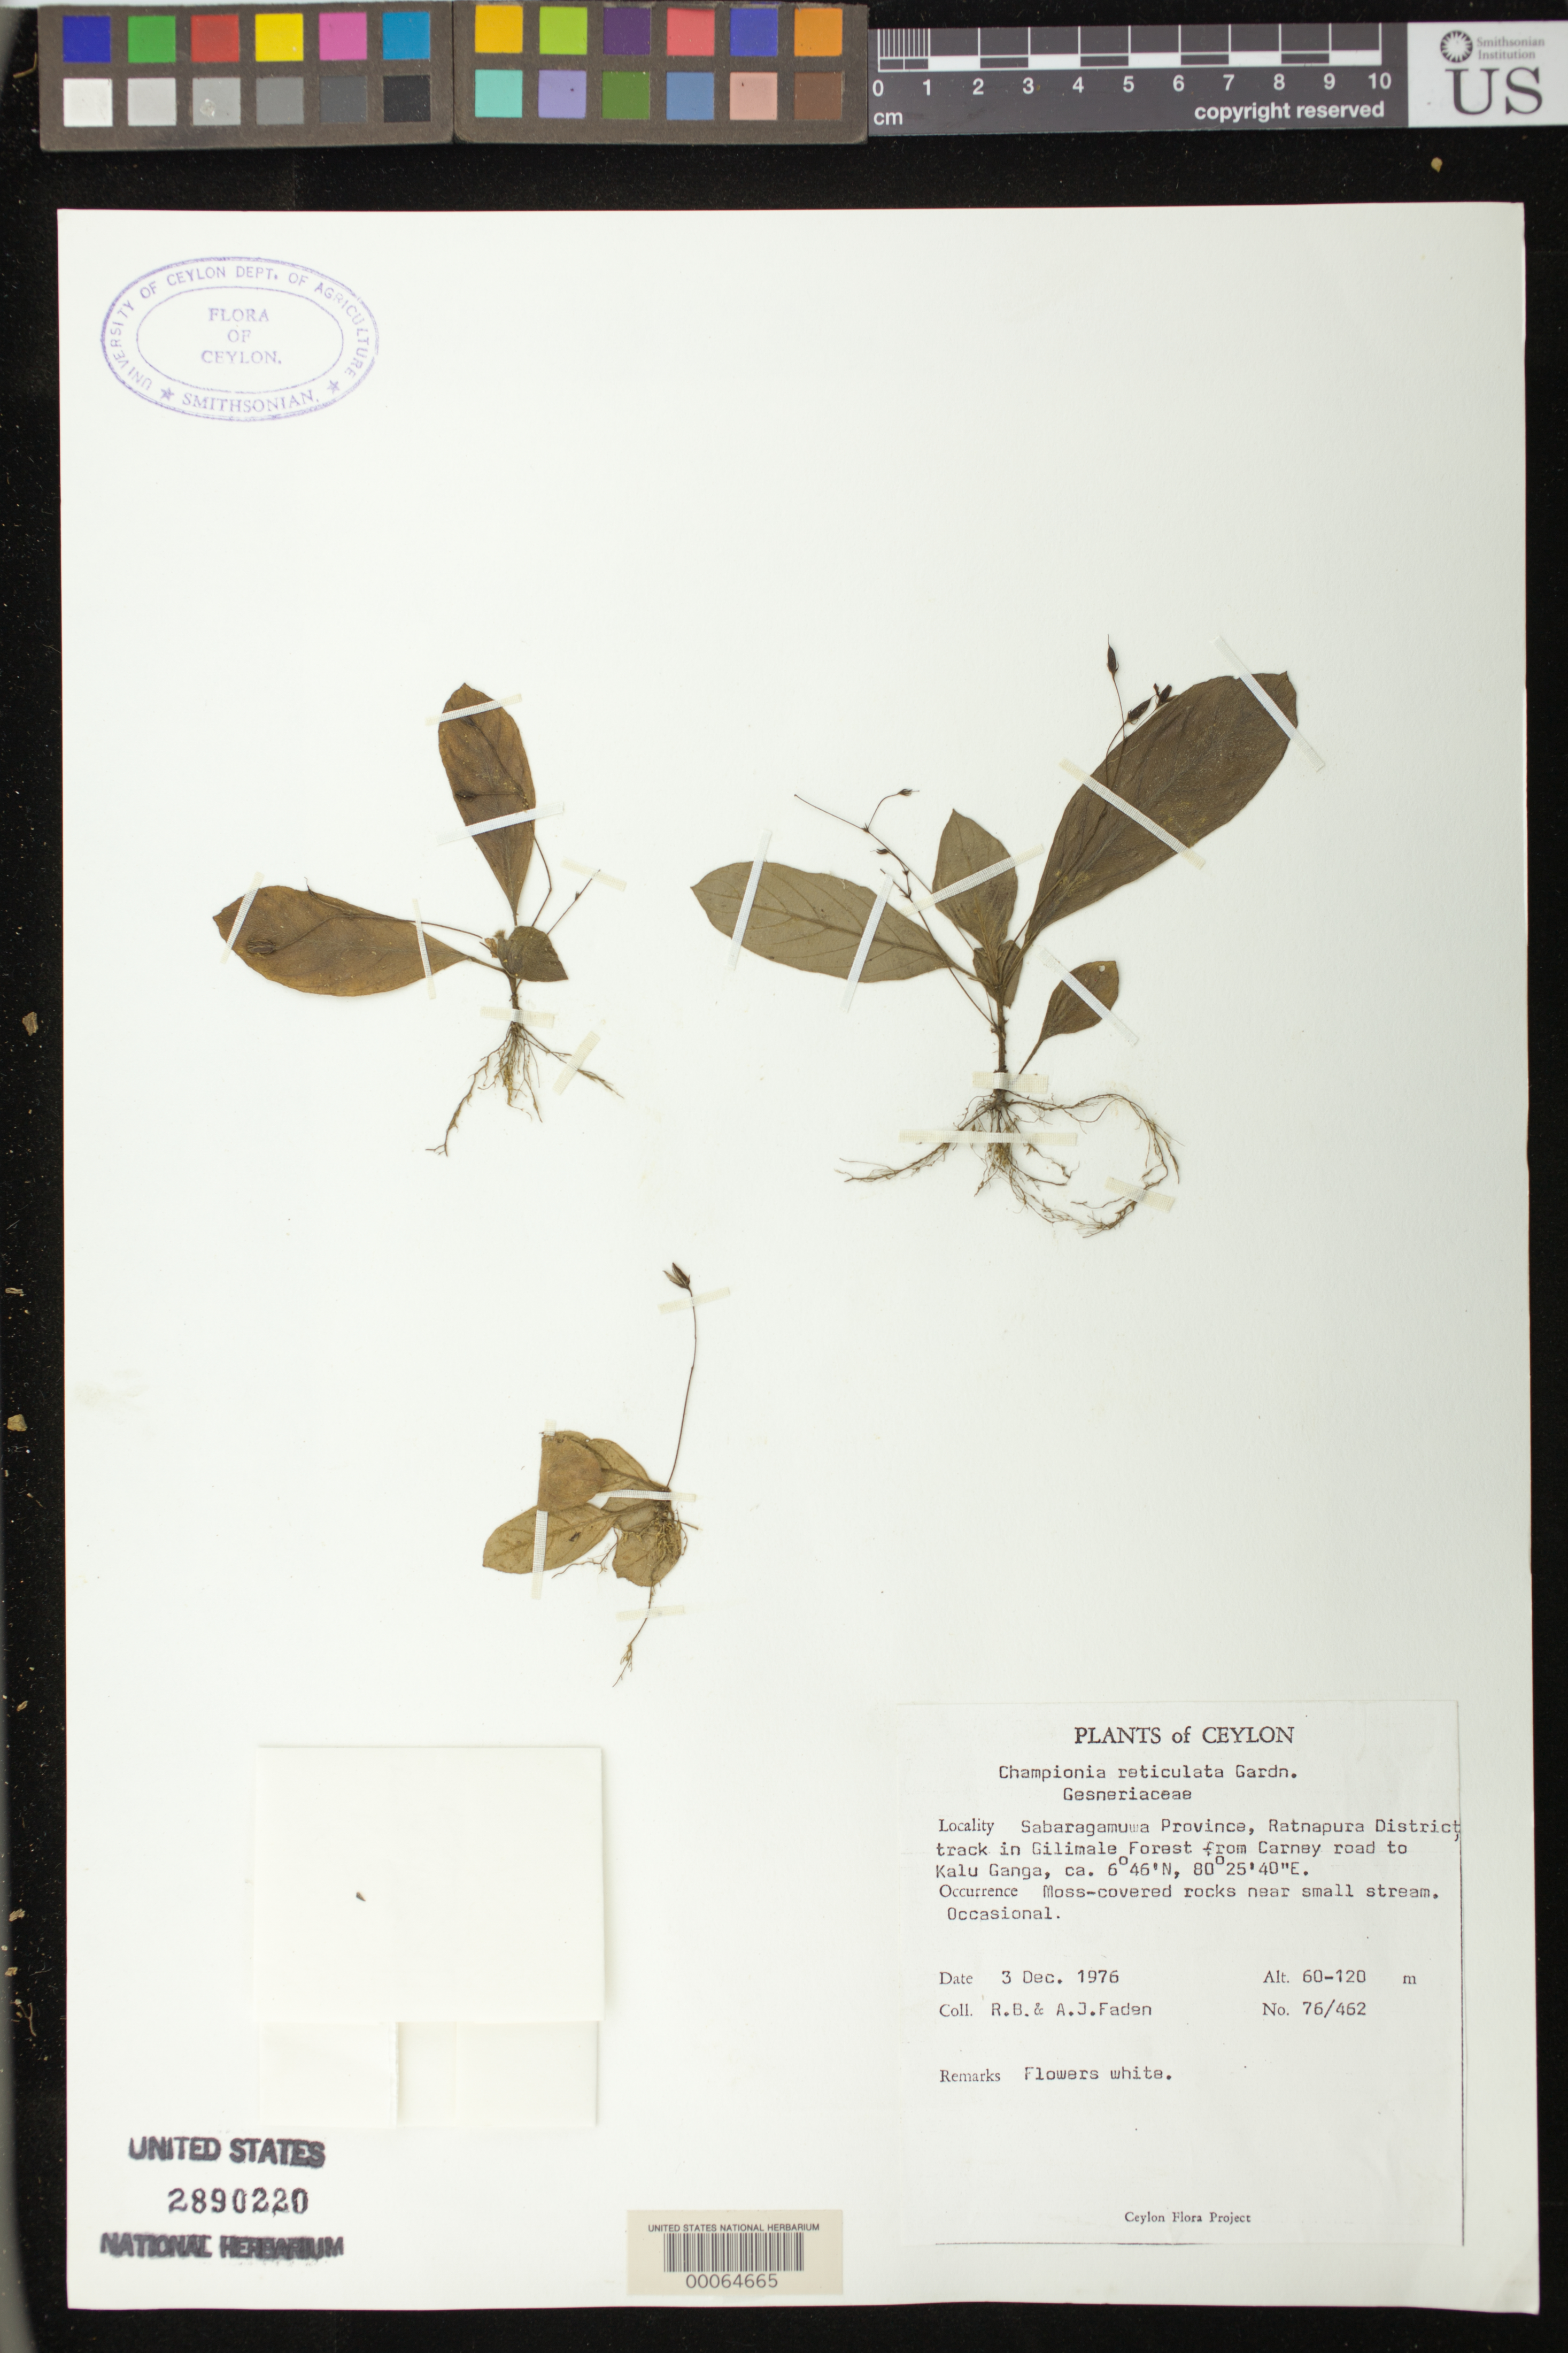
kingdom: Plantae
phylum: Tracheophyta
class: Magnoliopsida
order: Lamiales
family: Gesneriaceae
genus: Championia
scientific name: Championia reticulata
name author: Gardner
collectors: R. B. Faden & A. J. Faden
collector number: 76/462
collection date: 1976-12-03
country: Sri Lanka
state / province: Sabaragamuwa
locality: Sabaragamuwa Province, Ratnapura District, track in Gilimale Forest from Carney road to Kalu Ganga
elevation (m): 60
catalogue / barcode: US 2890220